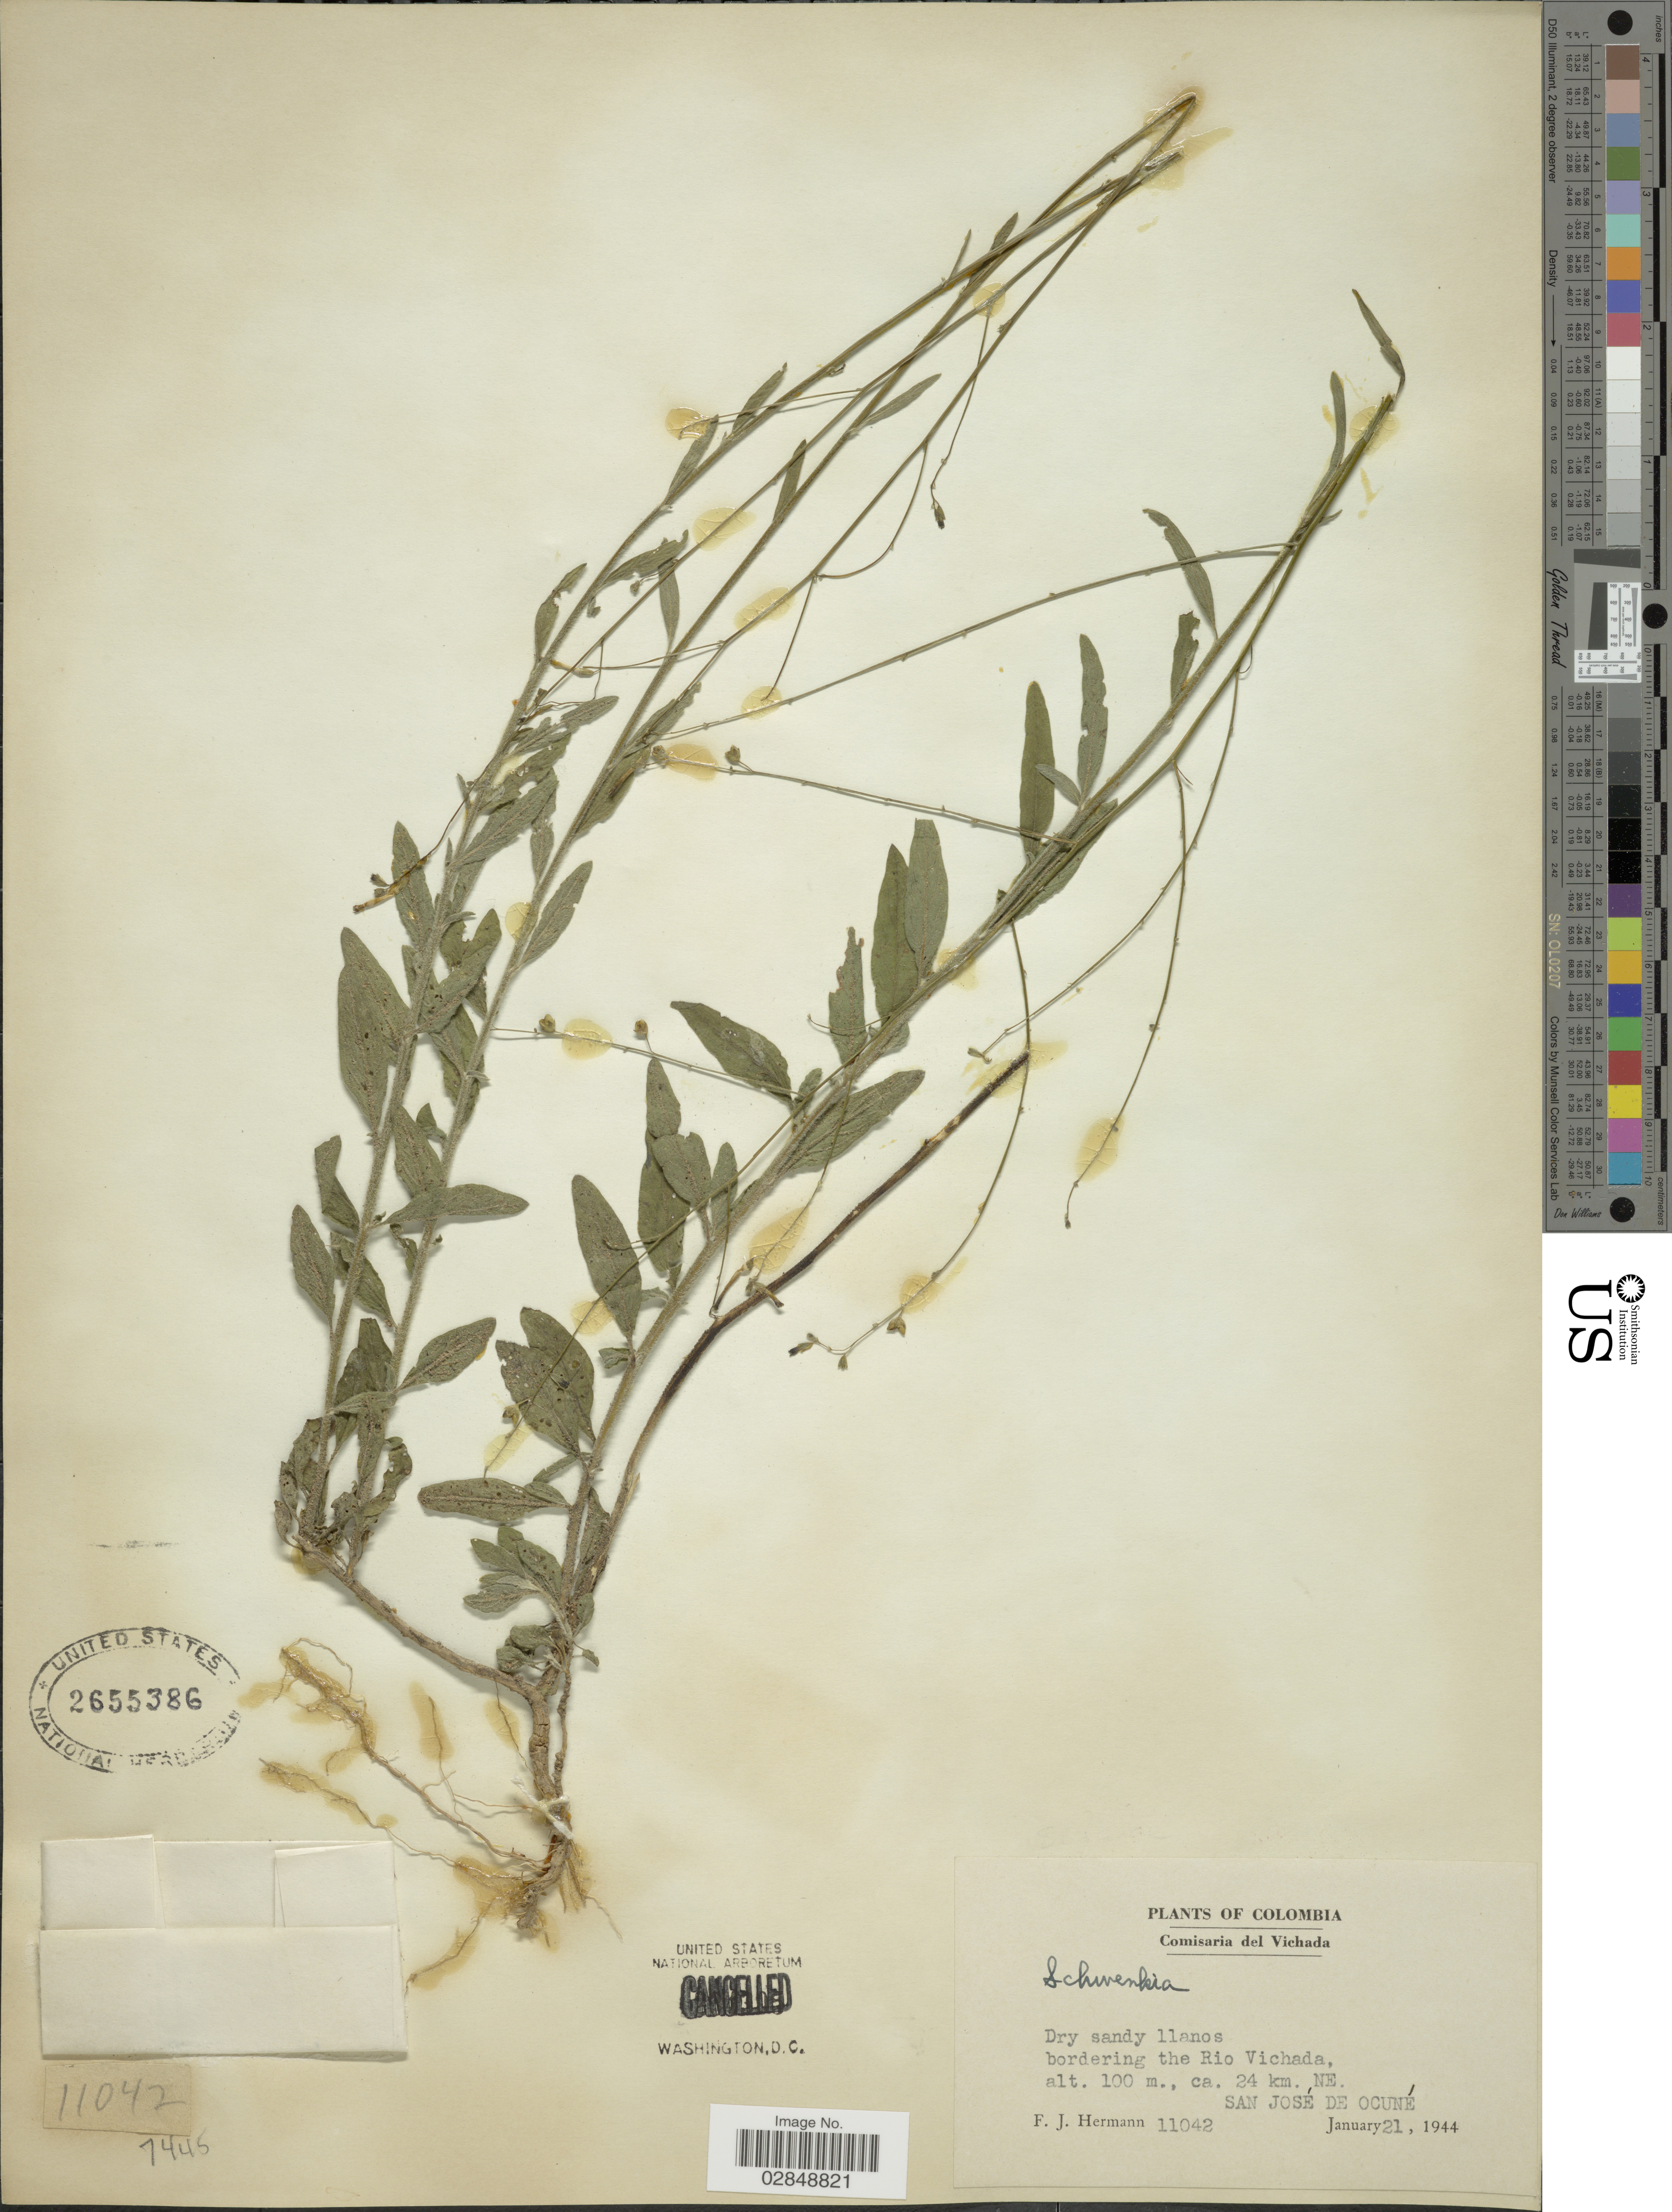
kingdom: Plantae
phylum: Tracheophyta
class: Magnoliopsida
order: Solanales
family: Solanaceae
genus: Schwenckia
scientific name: Schwenckia sp.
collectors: F. J. Hermann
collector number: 11042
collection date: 1944-01-21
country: Colombia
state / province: Vichada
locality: Comisaria del Vichada. Dry sandy llanos bordering the Rio Vichada, ca. 24 km., NE. San José de Ocuné.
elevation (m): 100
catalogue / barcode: US 2655386